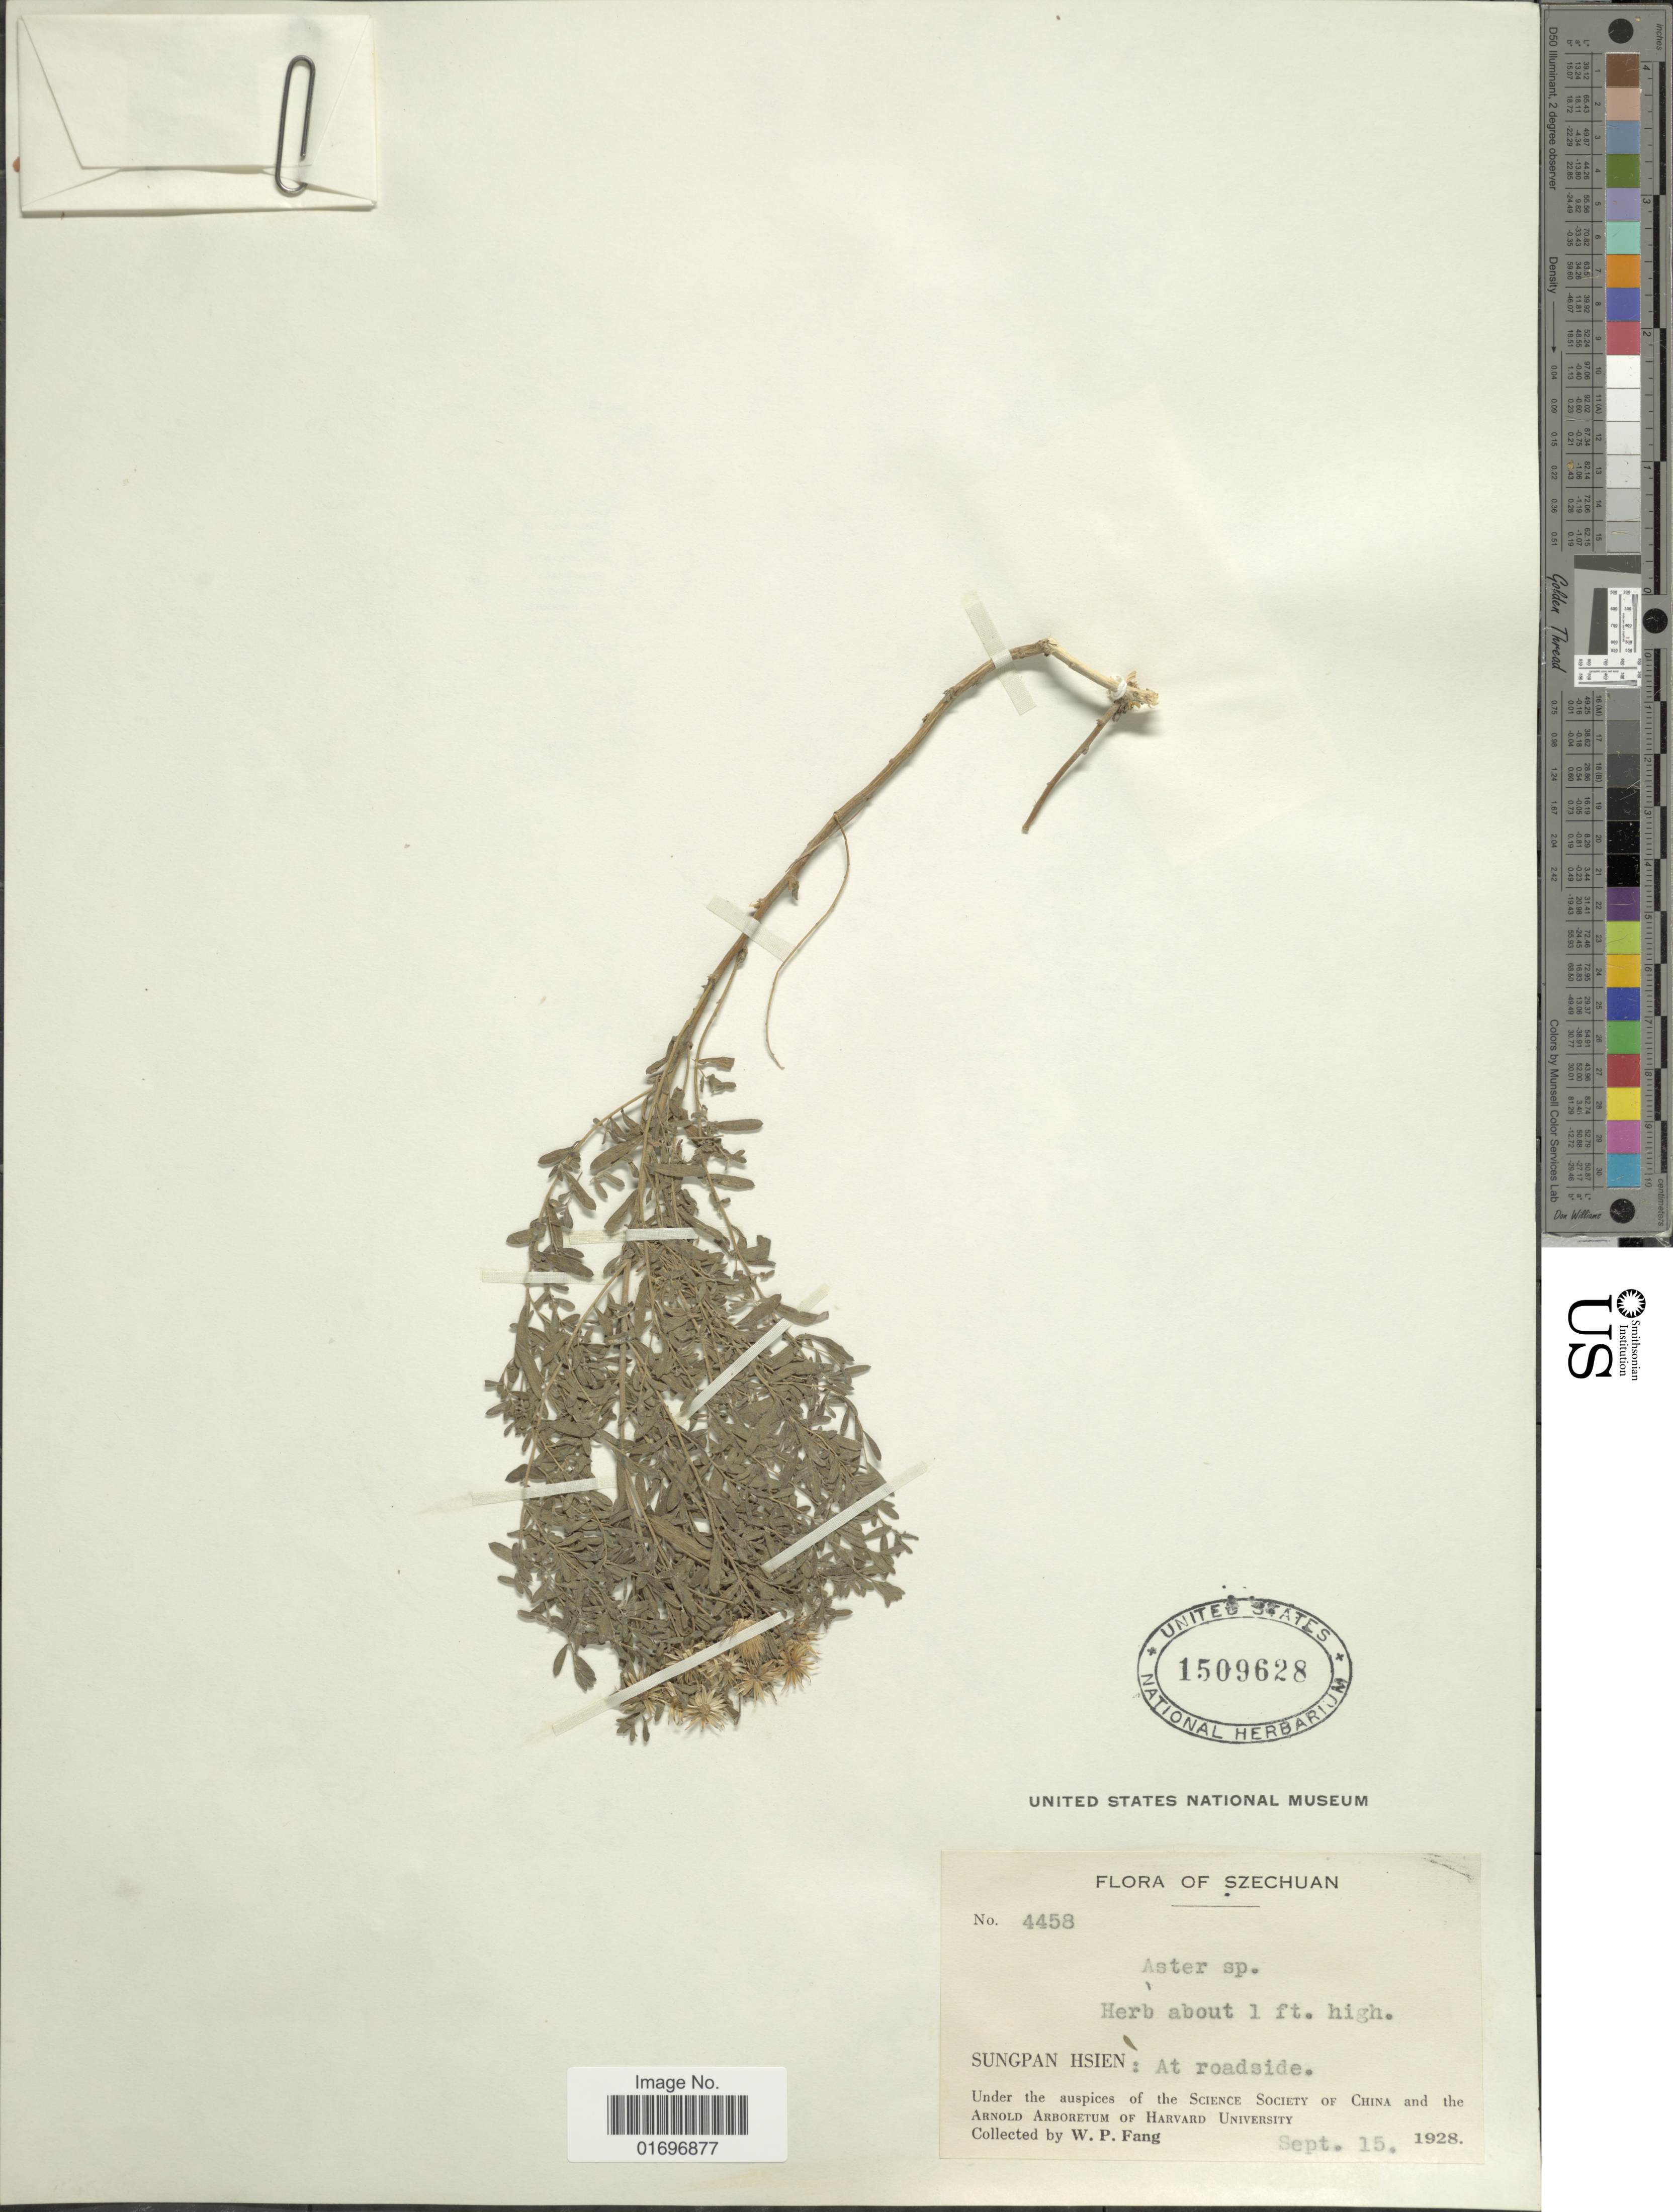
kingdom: Plantae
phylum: Tracheophyta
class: Magnoliopsida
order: Asterales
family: Asteraceae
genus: Aster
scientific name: Aster sp.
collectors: W. P. Fang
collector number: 4458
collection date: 1928-09-15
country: China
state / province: Sichuan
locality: Szechuan. Sungpan Hsien: At roadside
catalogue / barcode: US 1509628